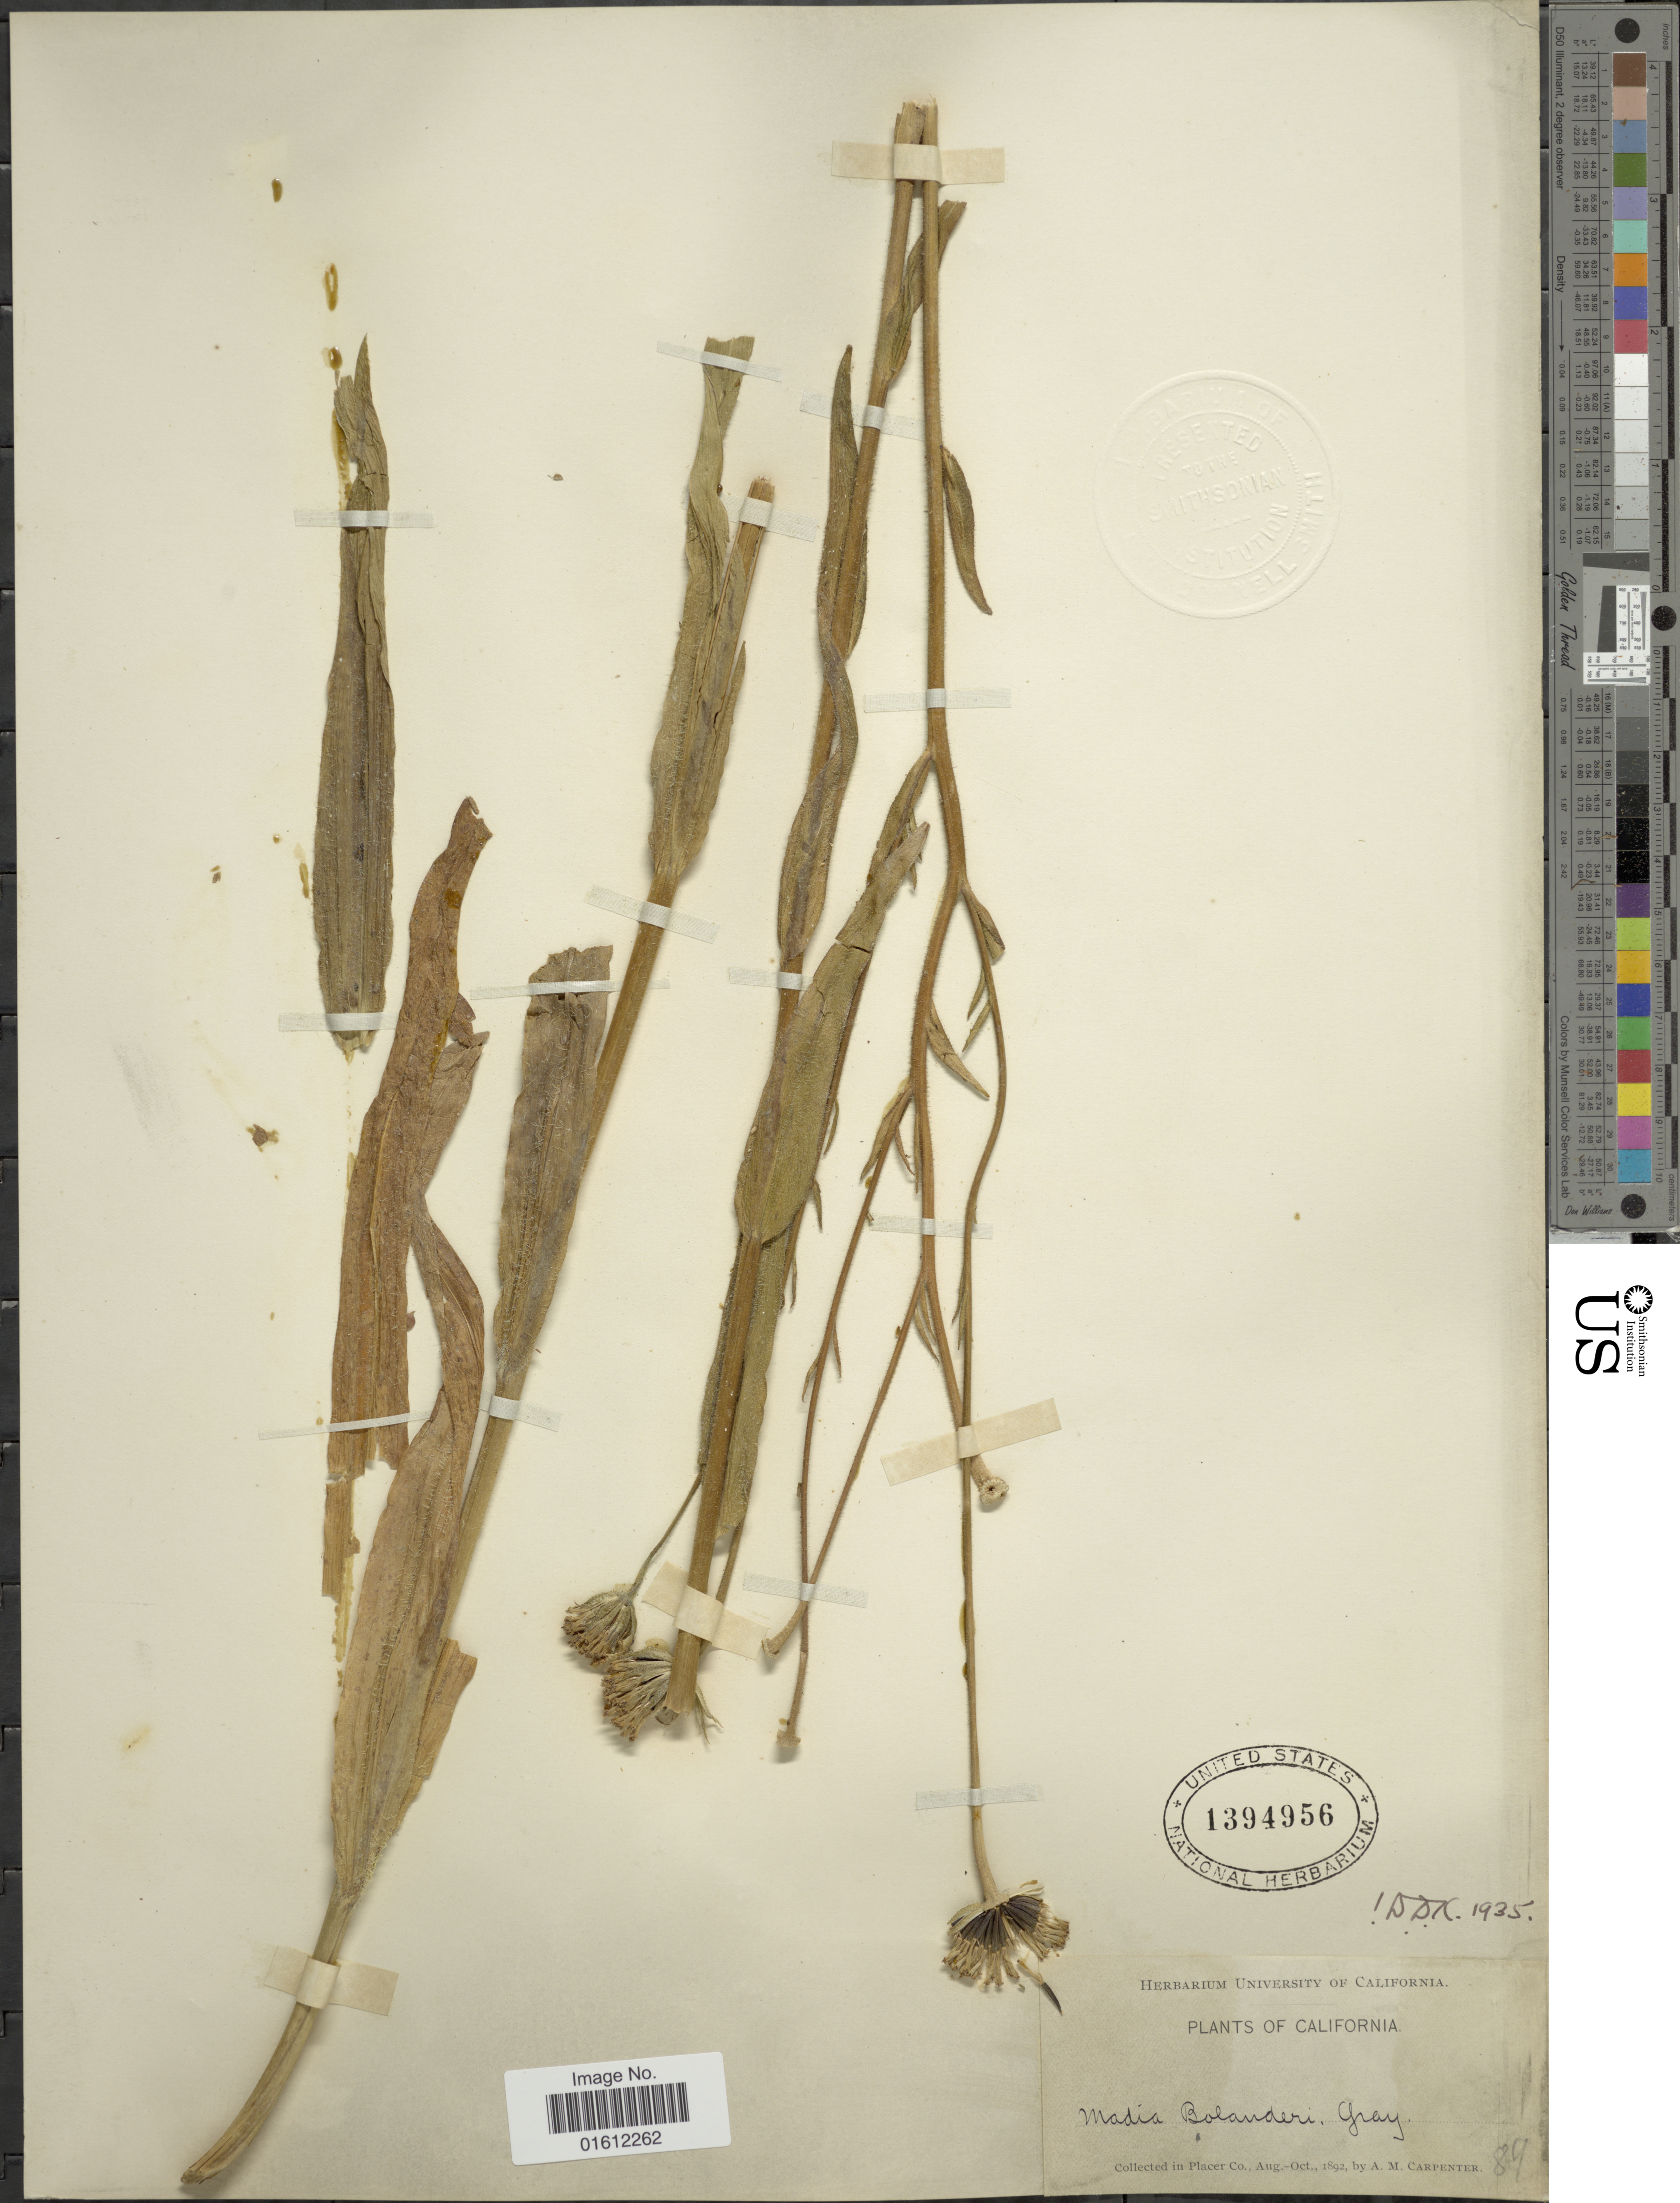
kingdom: Plantae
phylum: Tracheophyta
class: Magnoliopsida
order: Asterales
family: Asteraceae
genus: Madia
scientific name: Madia bolanderi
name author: A. Gray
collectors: A. Carpenter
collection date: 1892-08/1892-10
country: United States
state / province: California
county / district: Placer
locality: In Placer Co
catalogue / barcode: US 1394956